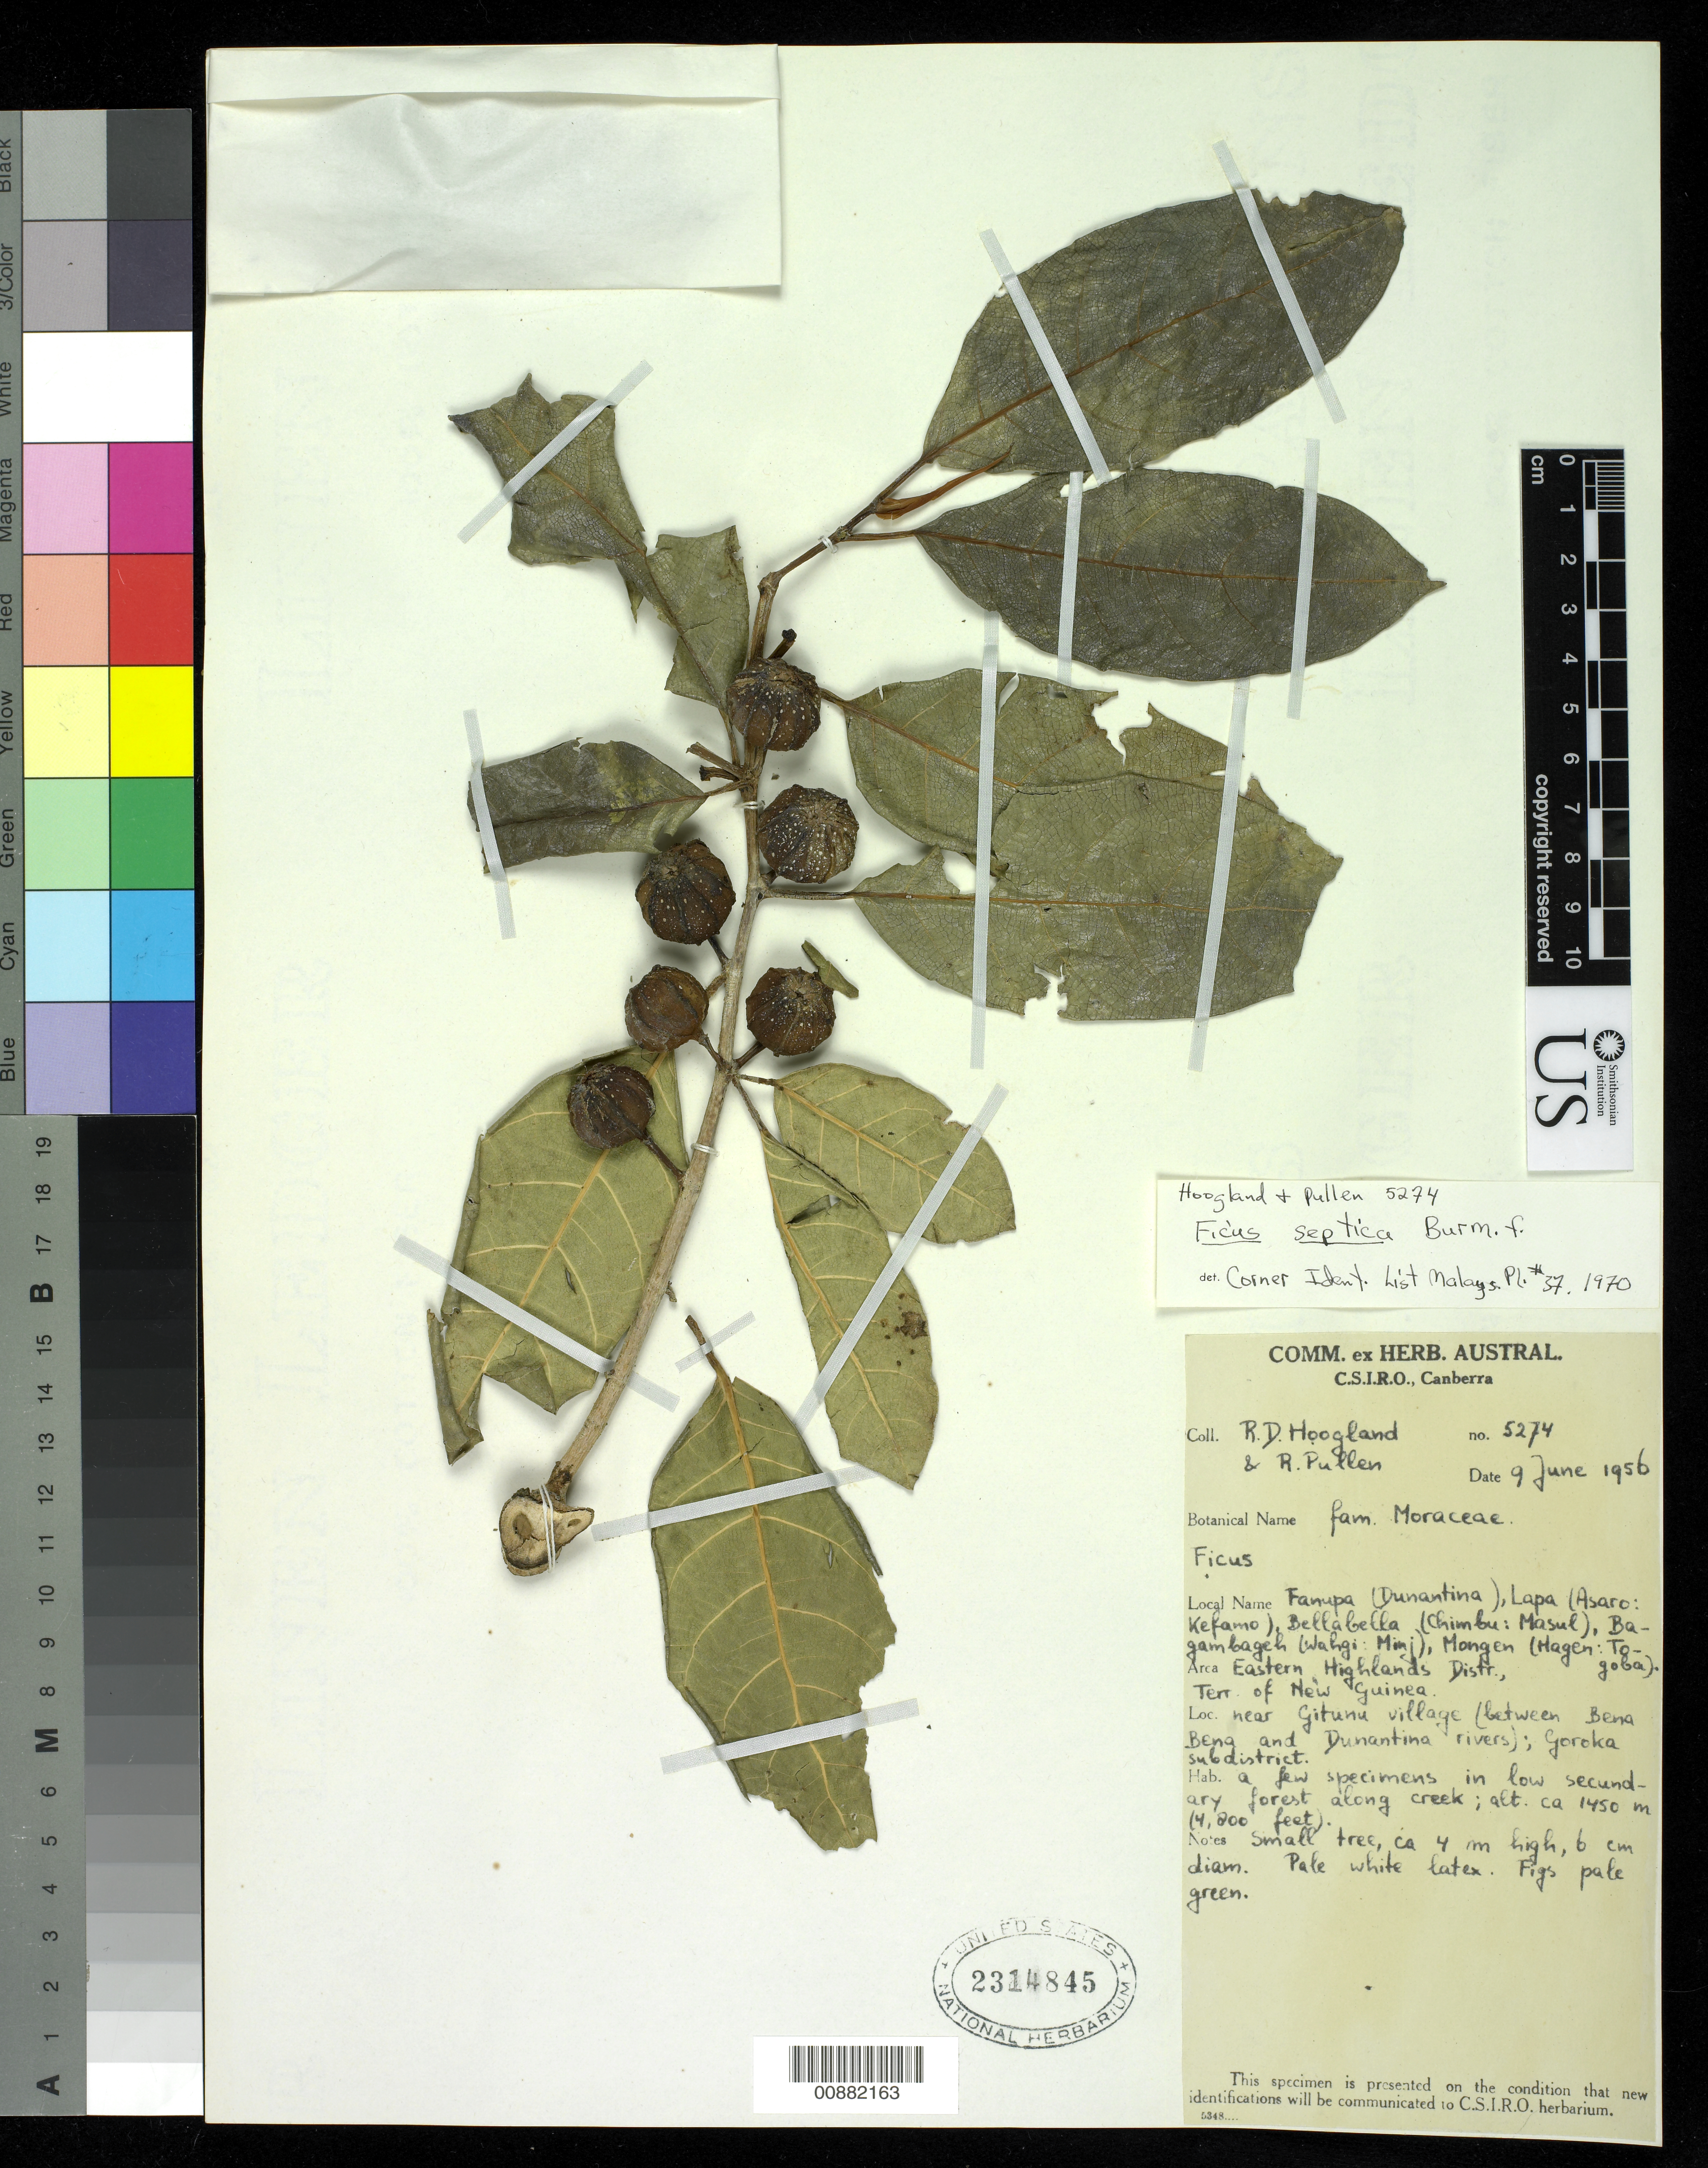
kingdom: Plantae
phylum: Tracheophyta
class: Magnoliopsida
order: Rosales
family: Moraceae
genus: Ficus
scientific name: Ficus septica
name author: Burm. f.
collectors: R. D. Hoogland & R. Pullen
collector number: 5274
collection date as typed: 09 Jun 1956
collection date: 1956-06-09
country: Papua New Guinea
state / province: Eastern Highlands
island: New Guinea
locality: near Gitunu village 9between bena Bena and Dunantina rivers; Goroka subdistrict.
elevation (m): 1450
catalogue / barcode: US 2314845